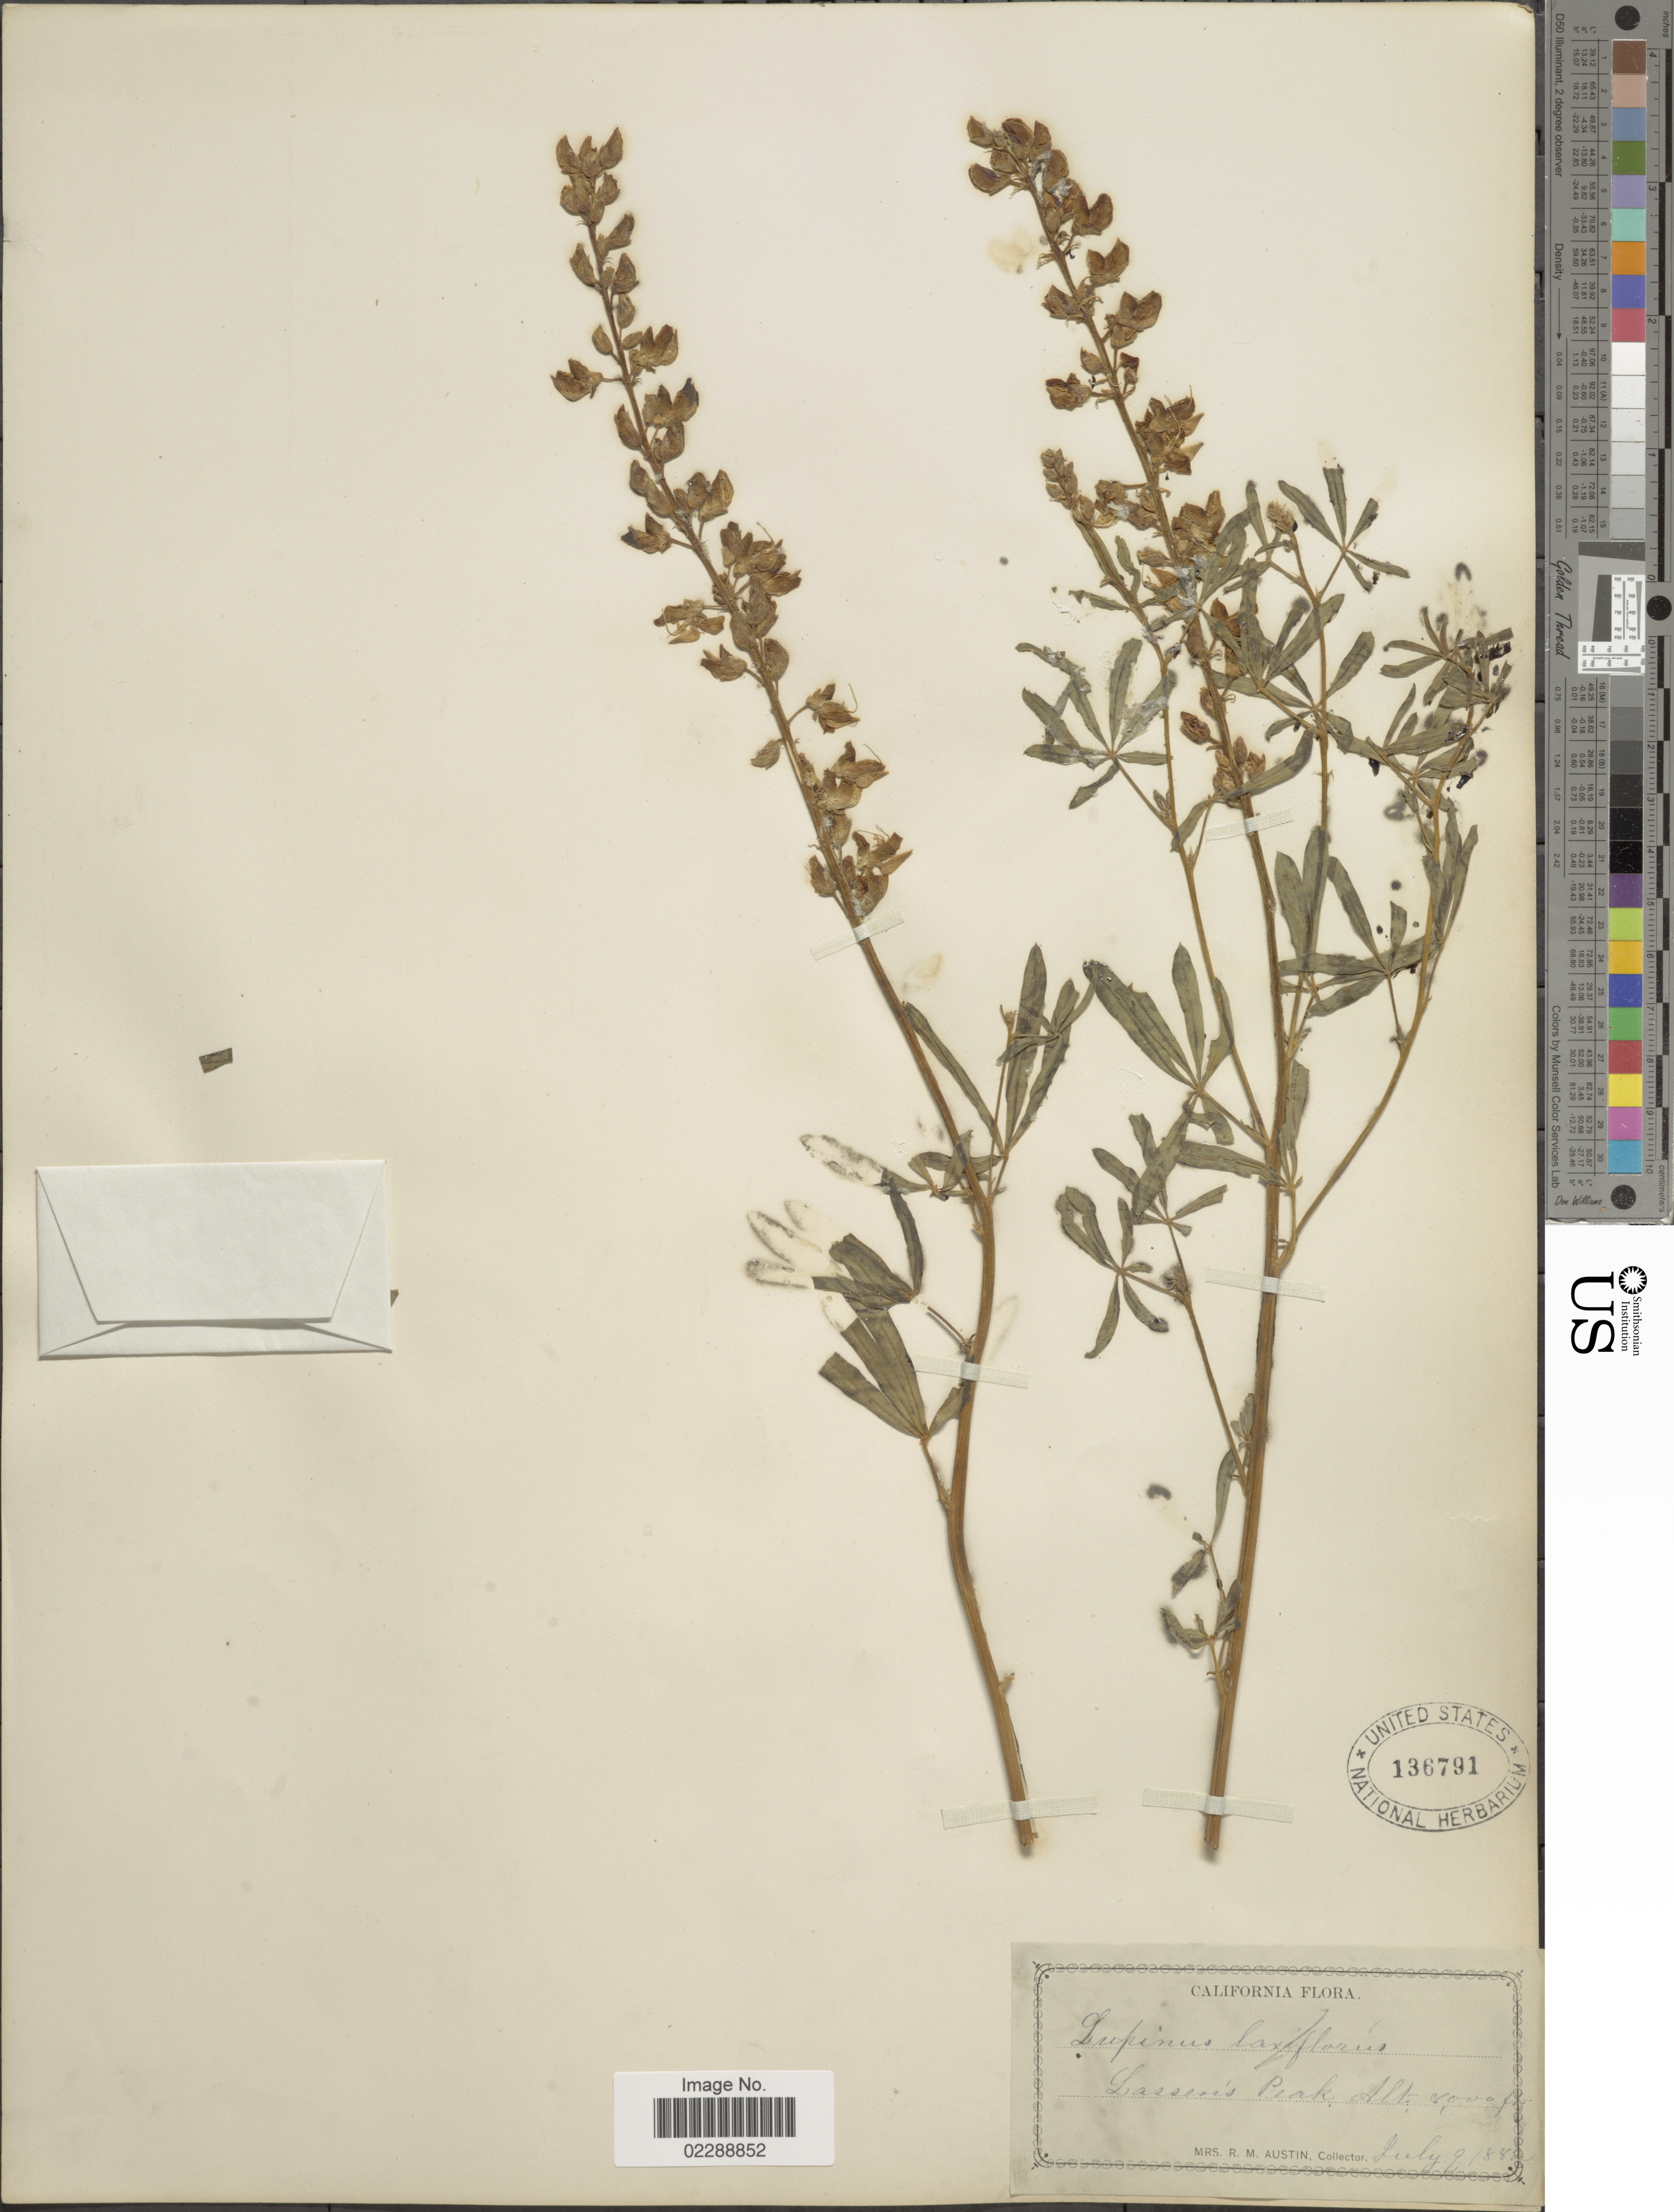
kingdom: Plantae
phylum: Tracheophyta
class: Magnoliopsida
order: Fabales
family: Fabaceae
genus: Lupinus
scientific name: Lupinus sp.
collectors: R. Austin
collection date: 1882-07-09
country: United States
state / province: California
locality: Lassen's Peak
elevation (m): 1219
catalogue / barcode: US 136791